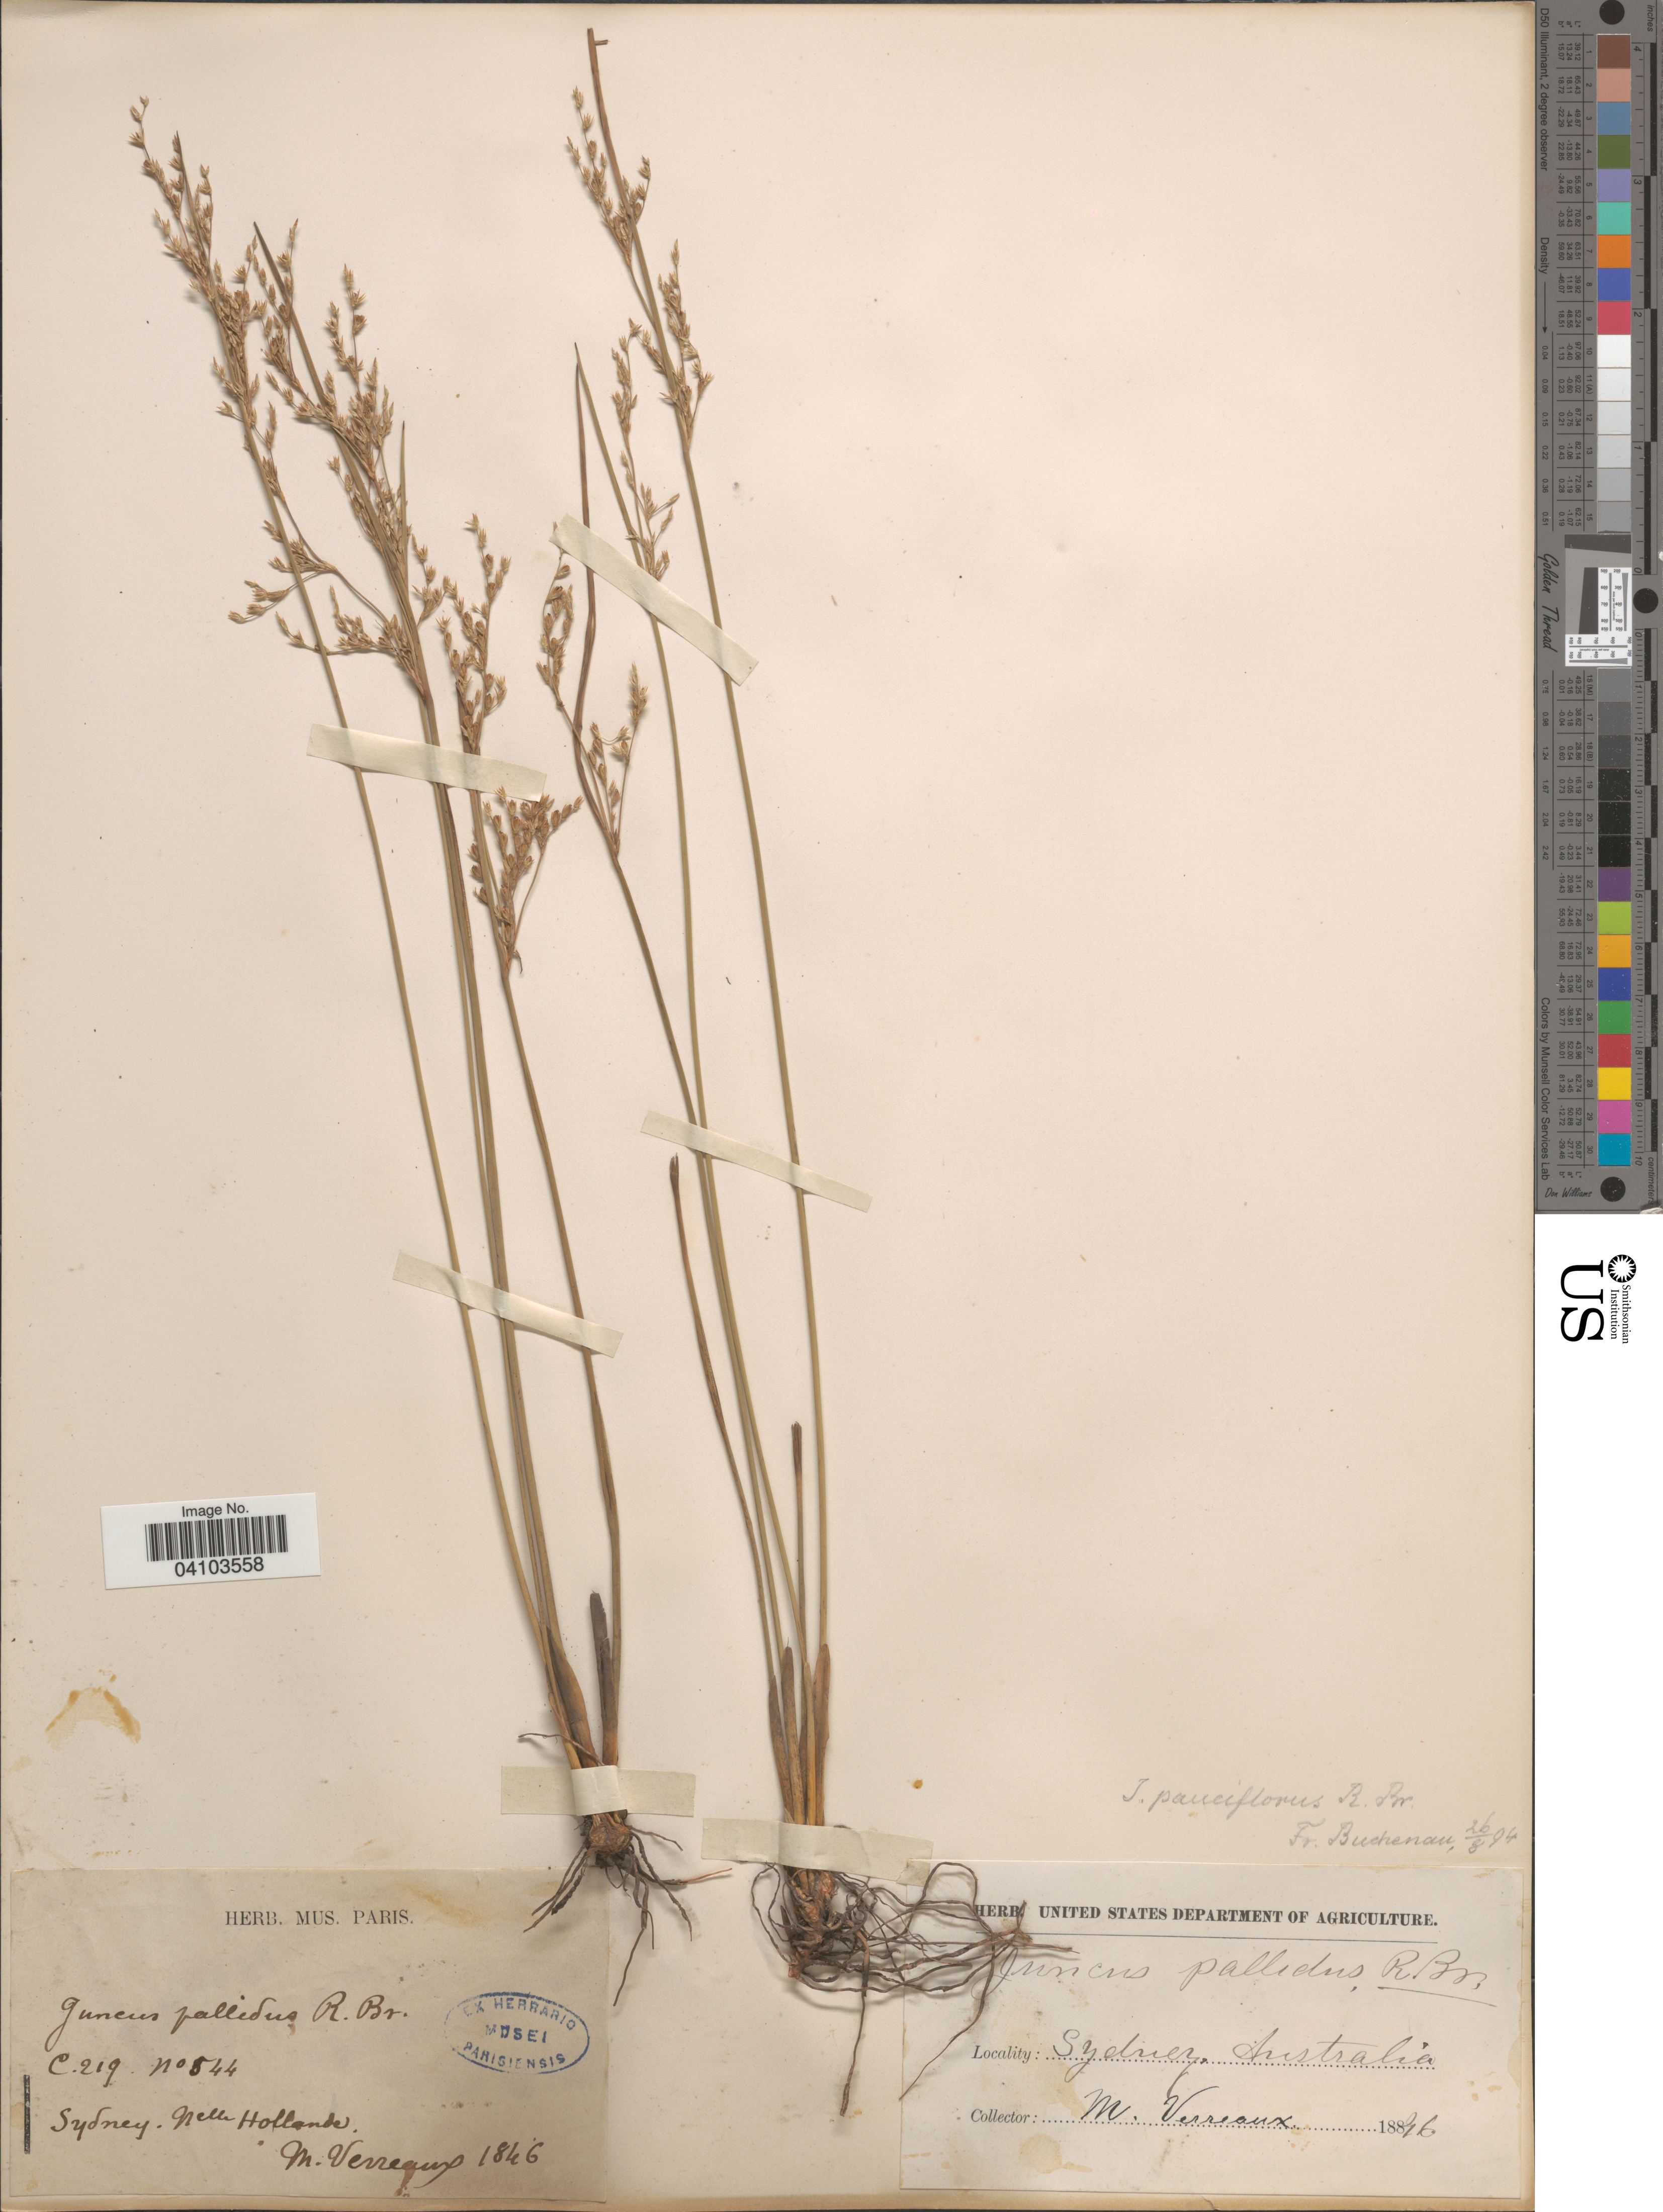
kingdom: Plantae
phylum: Tracheophyta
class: Liliopsida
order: Poales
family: Juncaceae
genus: Juncus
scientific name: Juncus pauciflorus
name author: R. Br.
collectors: M. Verreaux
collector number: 544*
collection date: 1846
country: Australia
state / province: New South Wales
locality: Sydney. Nelle Hollanda [interpreted].